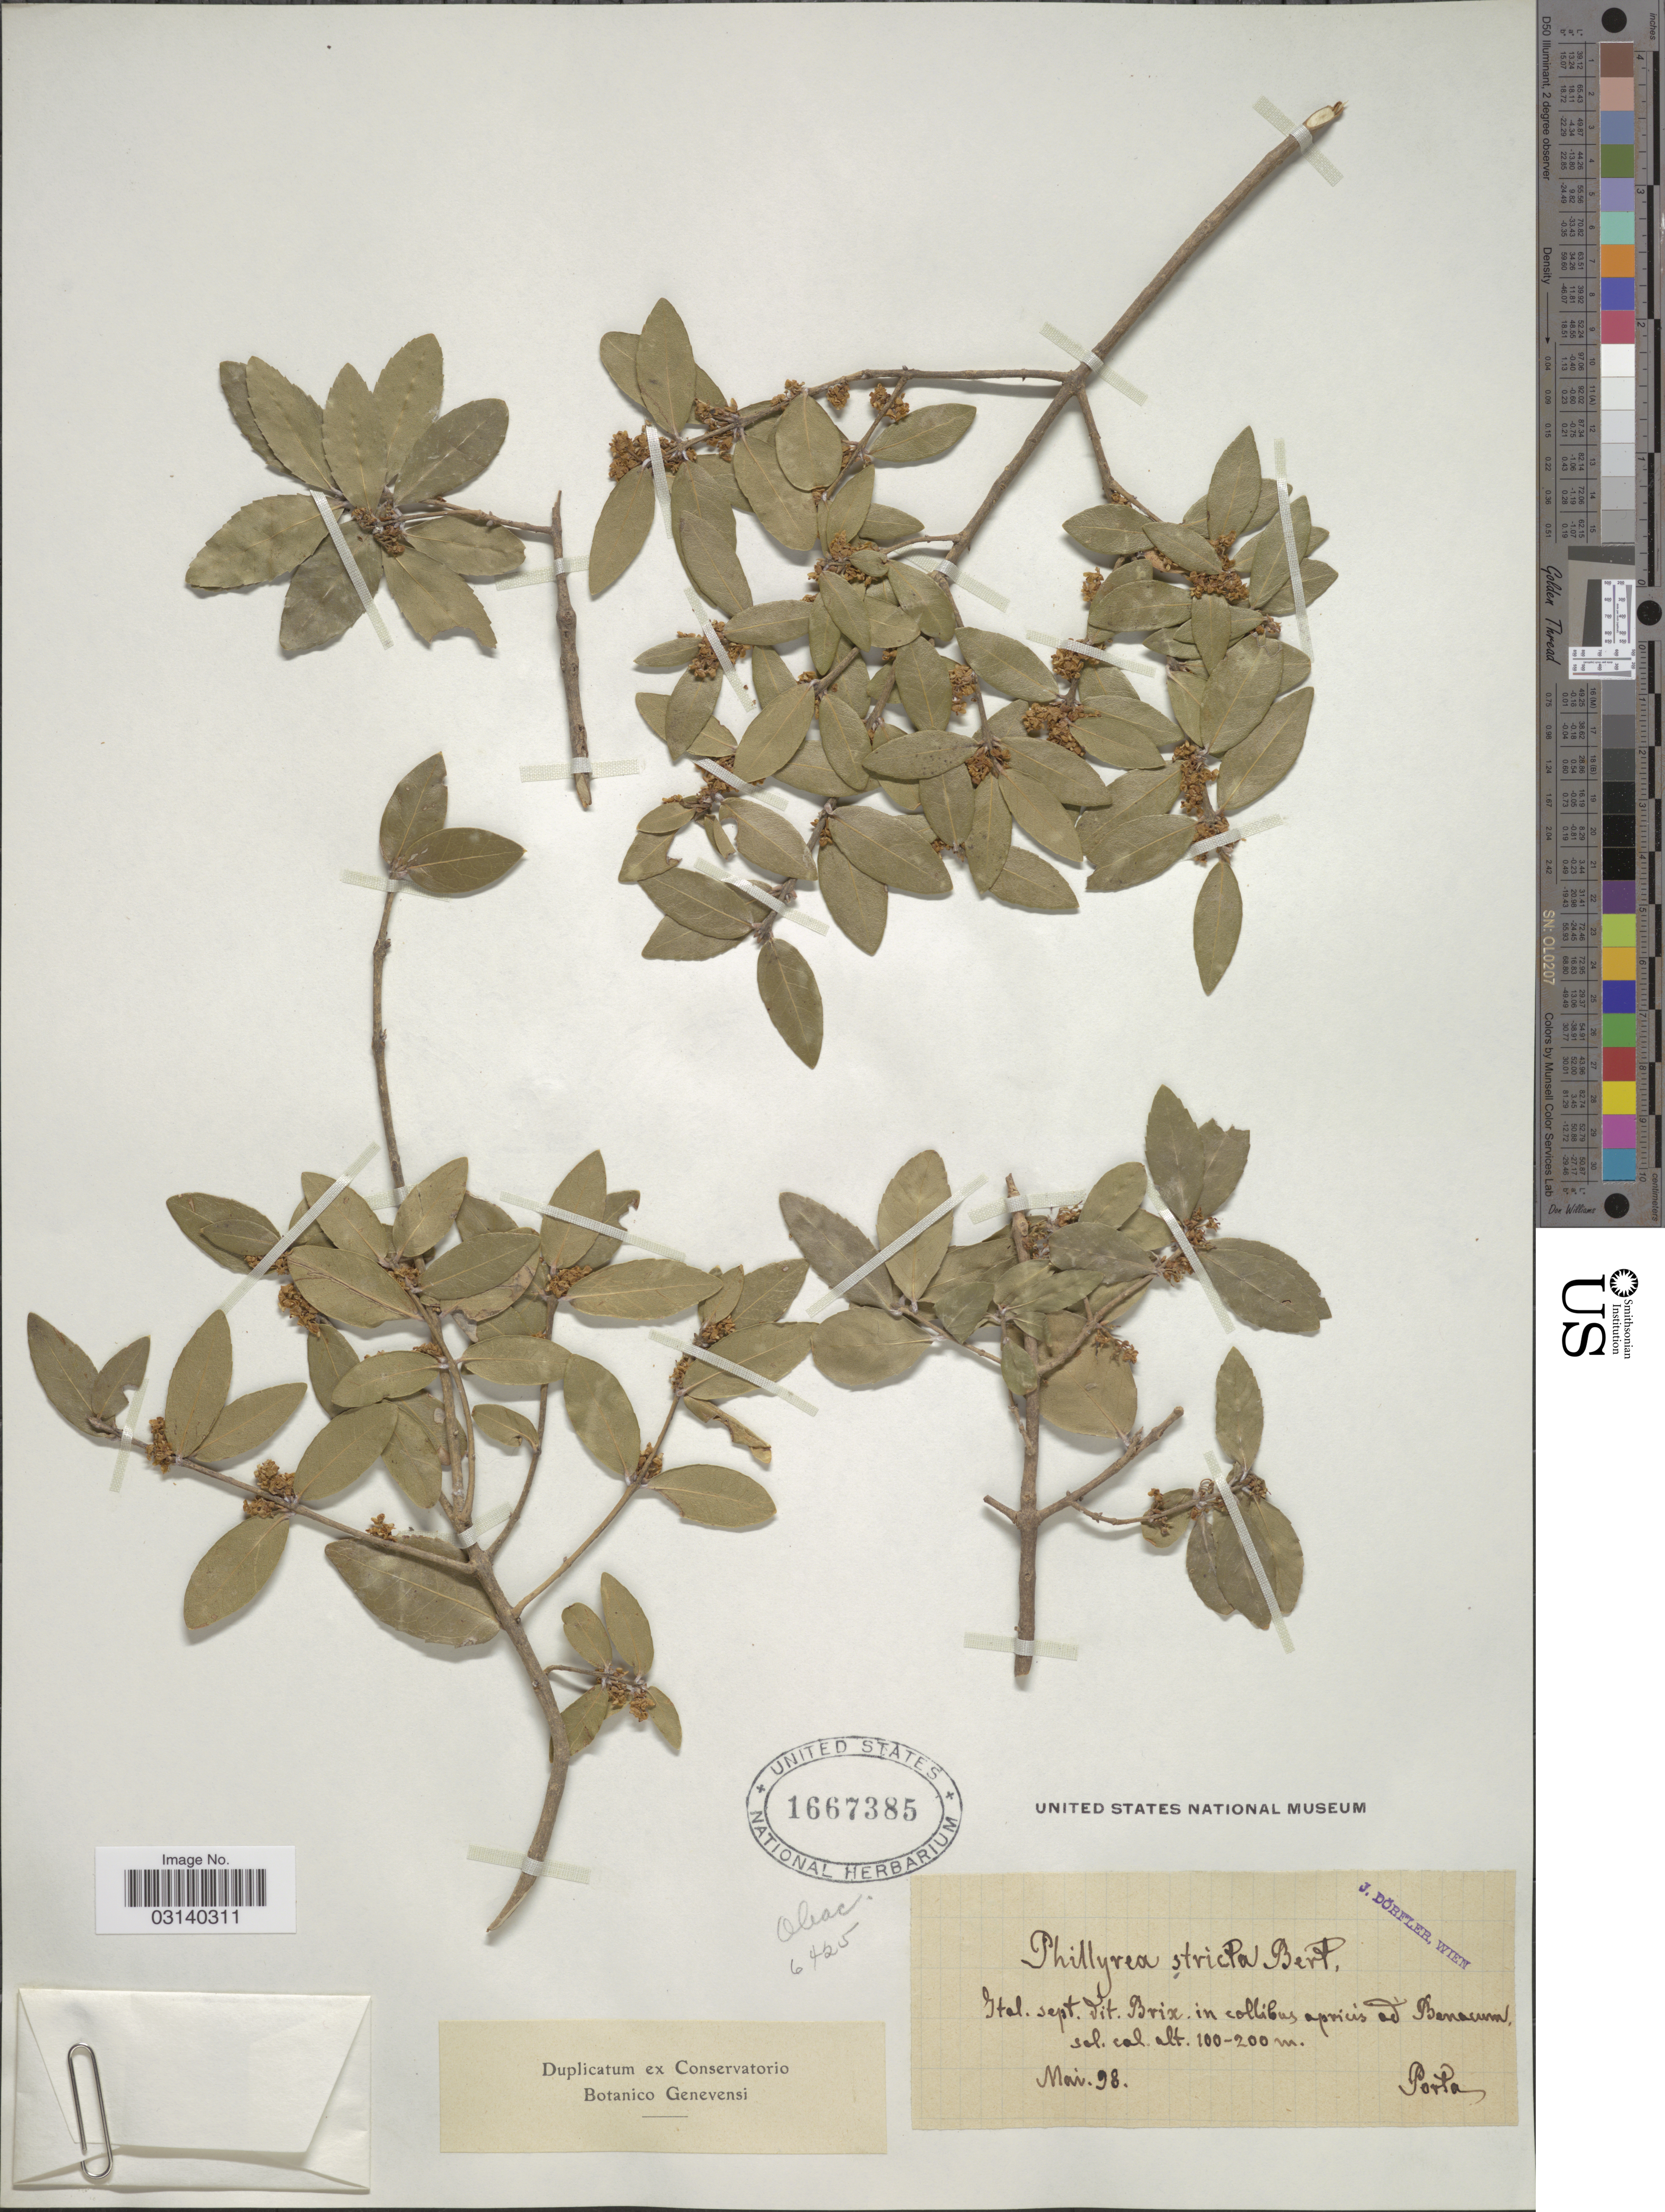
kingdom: Plantae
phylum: Tracheophyta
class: Magnoliopsida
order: Lamiales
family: Oleaceae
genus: Phillyrea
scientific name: Phillyrea stricta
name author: Bertol.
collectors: -- Porta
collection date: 1898-05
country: Italy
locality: Ital. sept. dit. Brix. in collibus apricis ad Benacum sol. cal.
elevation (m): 100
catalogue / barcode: US 1667385